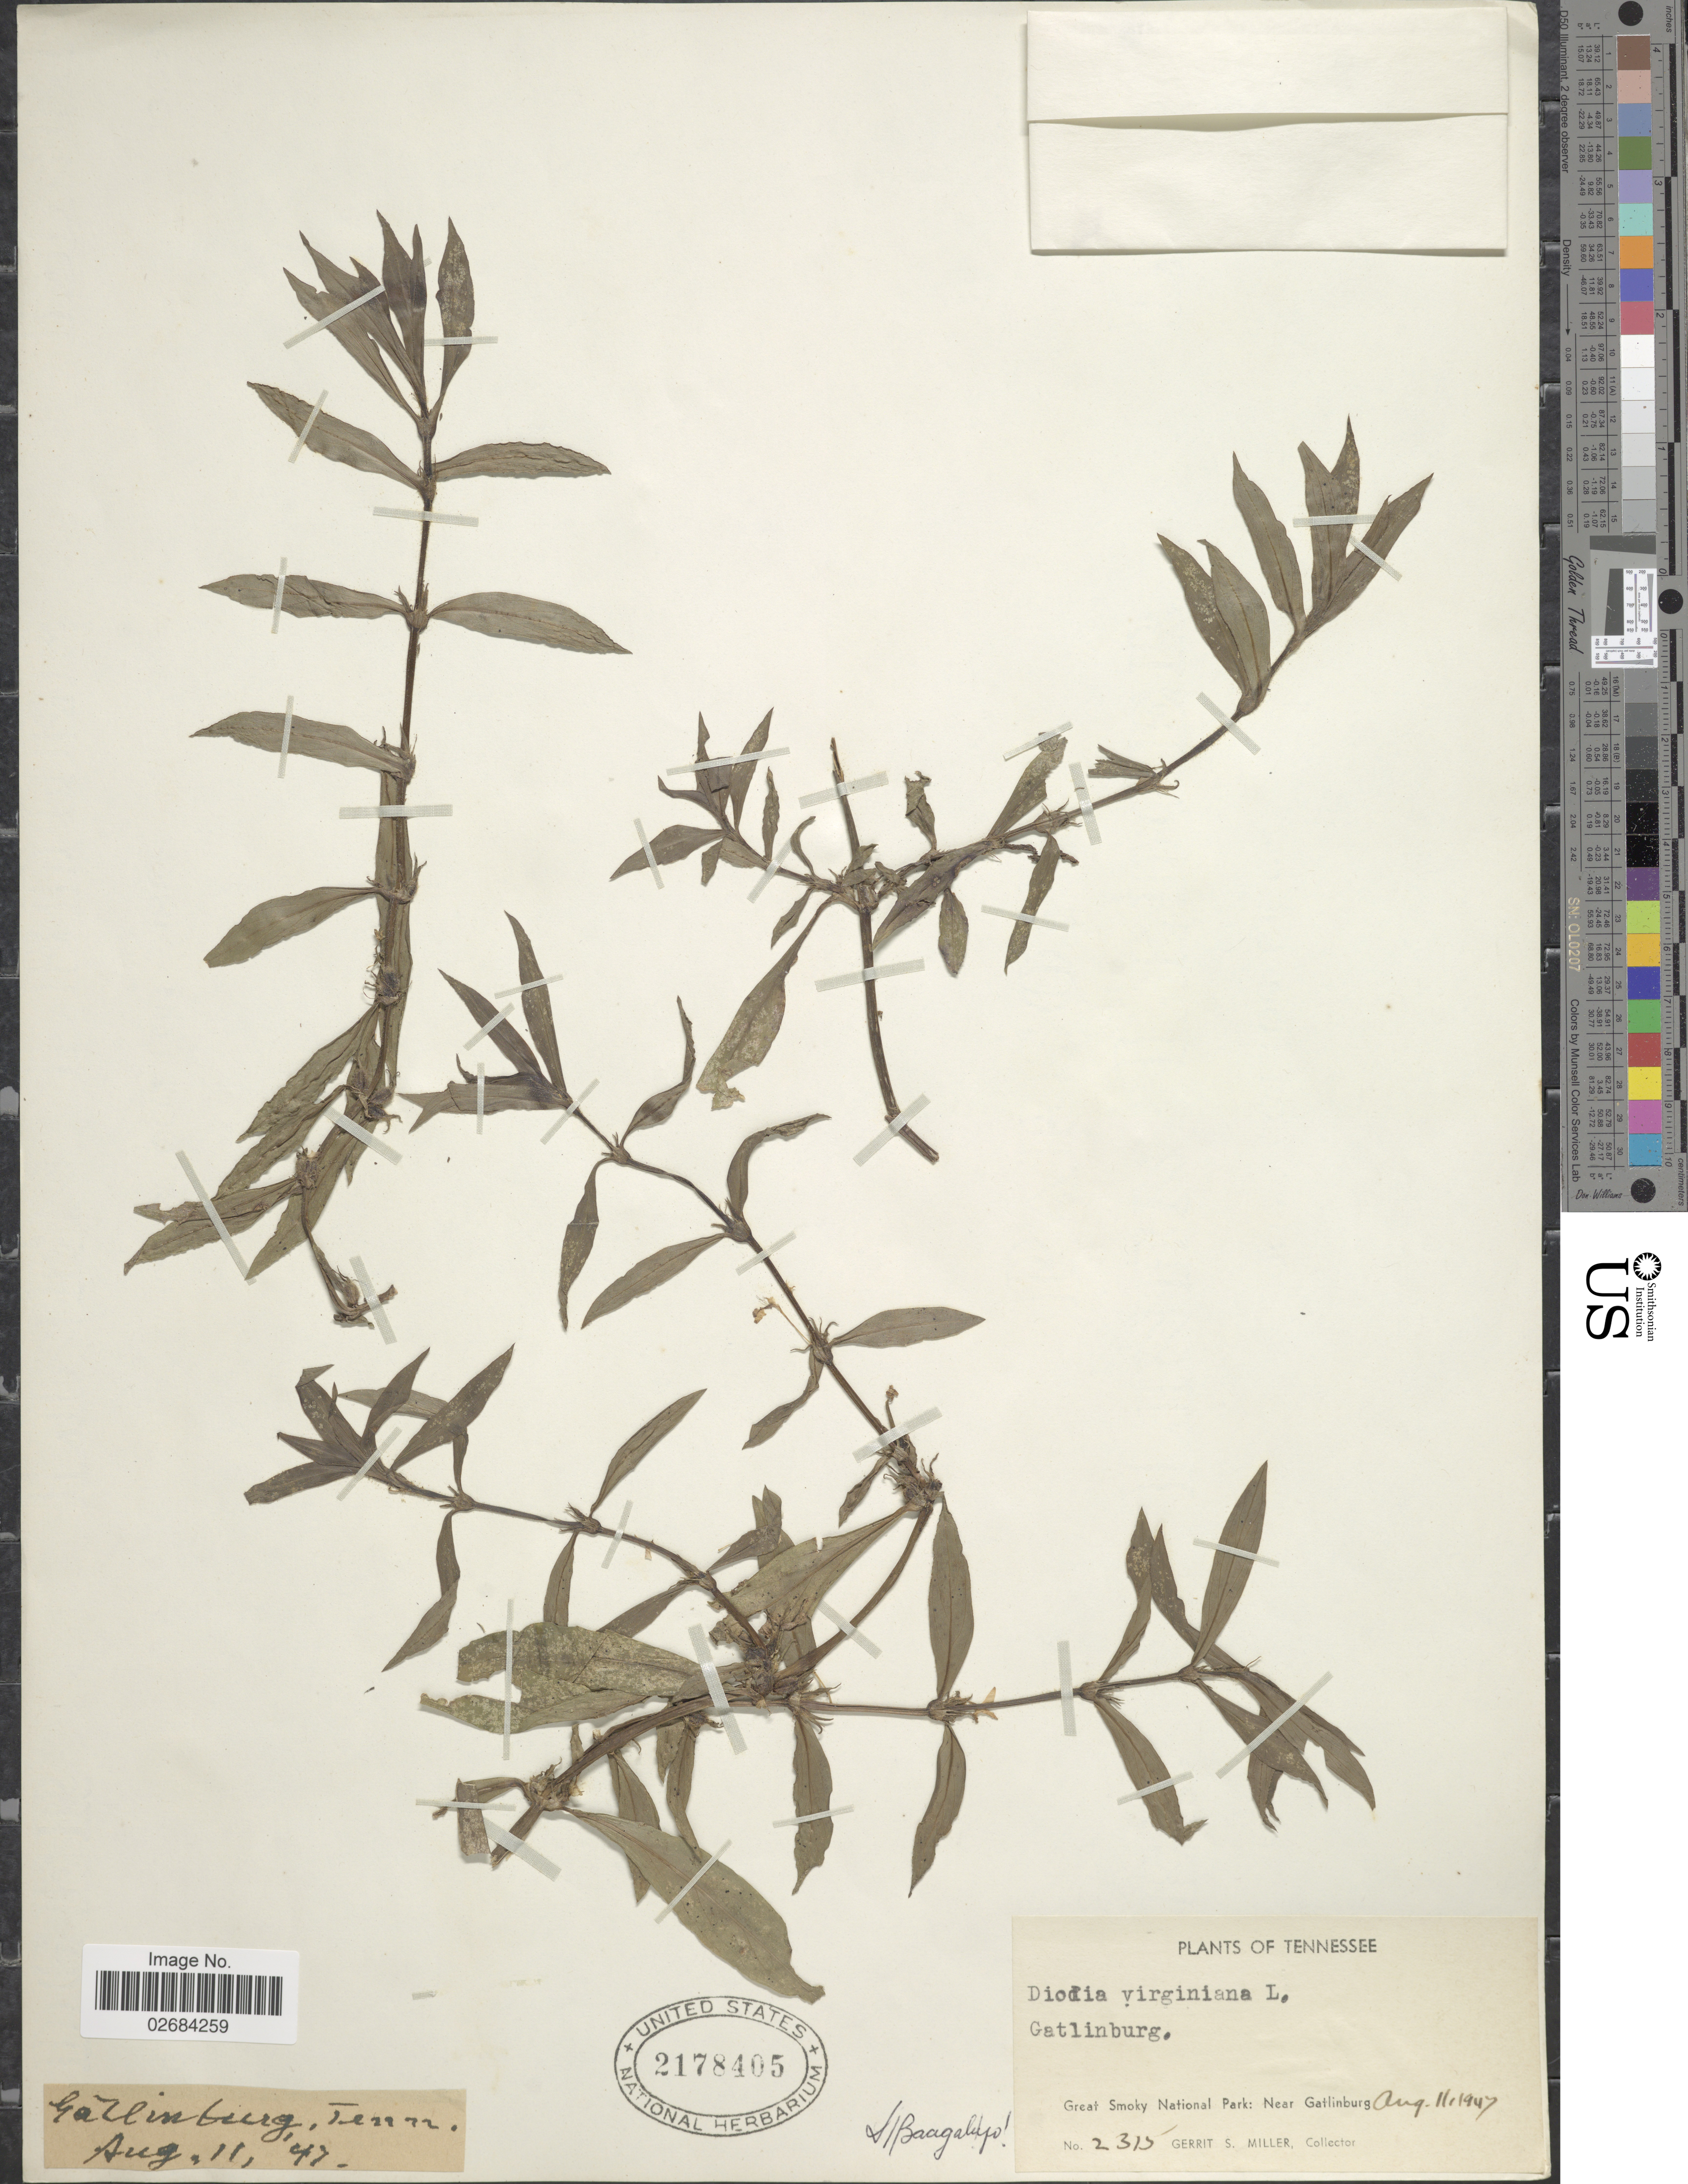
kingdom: Plantae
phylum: Tracheophyta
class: Magnoliopsida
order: Gentianales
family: Rubiaceae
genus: Diodia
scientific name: Diodia virginiana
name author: L.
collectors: G. S. Miller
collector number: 2315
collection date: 1947-08-11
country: United States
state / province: Tennessee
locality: Gatlinburg. Great Smoky National Park: near Gatlinburg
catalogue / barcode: US 2178405